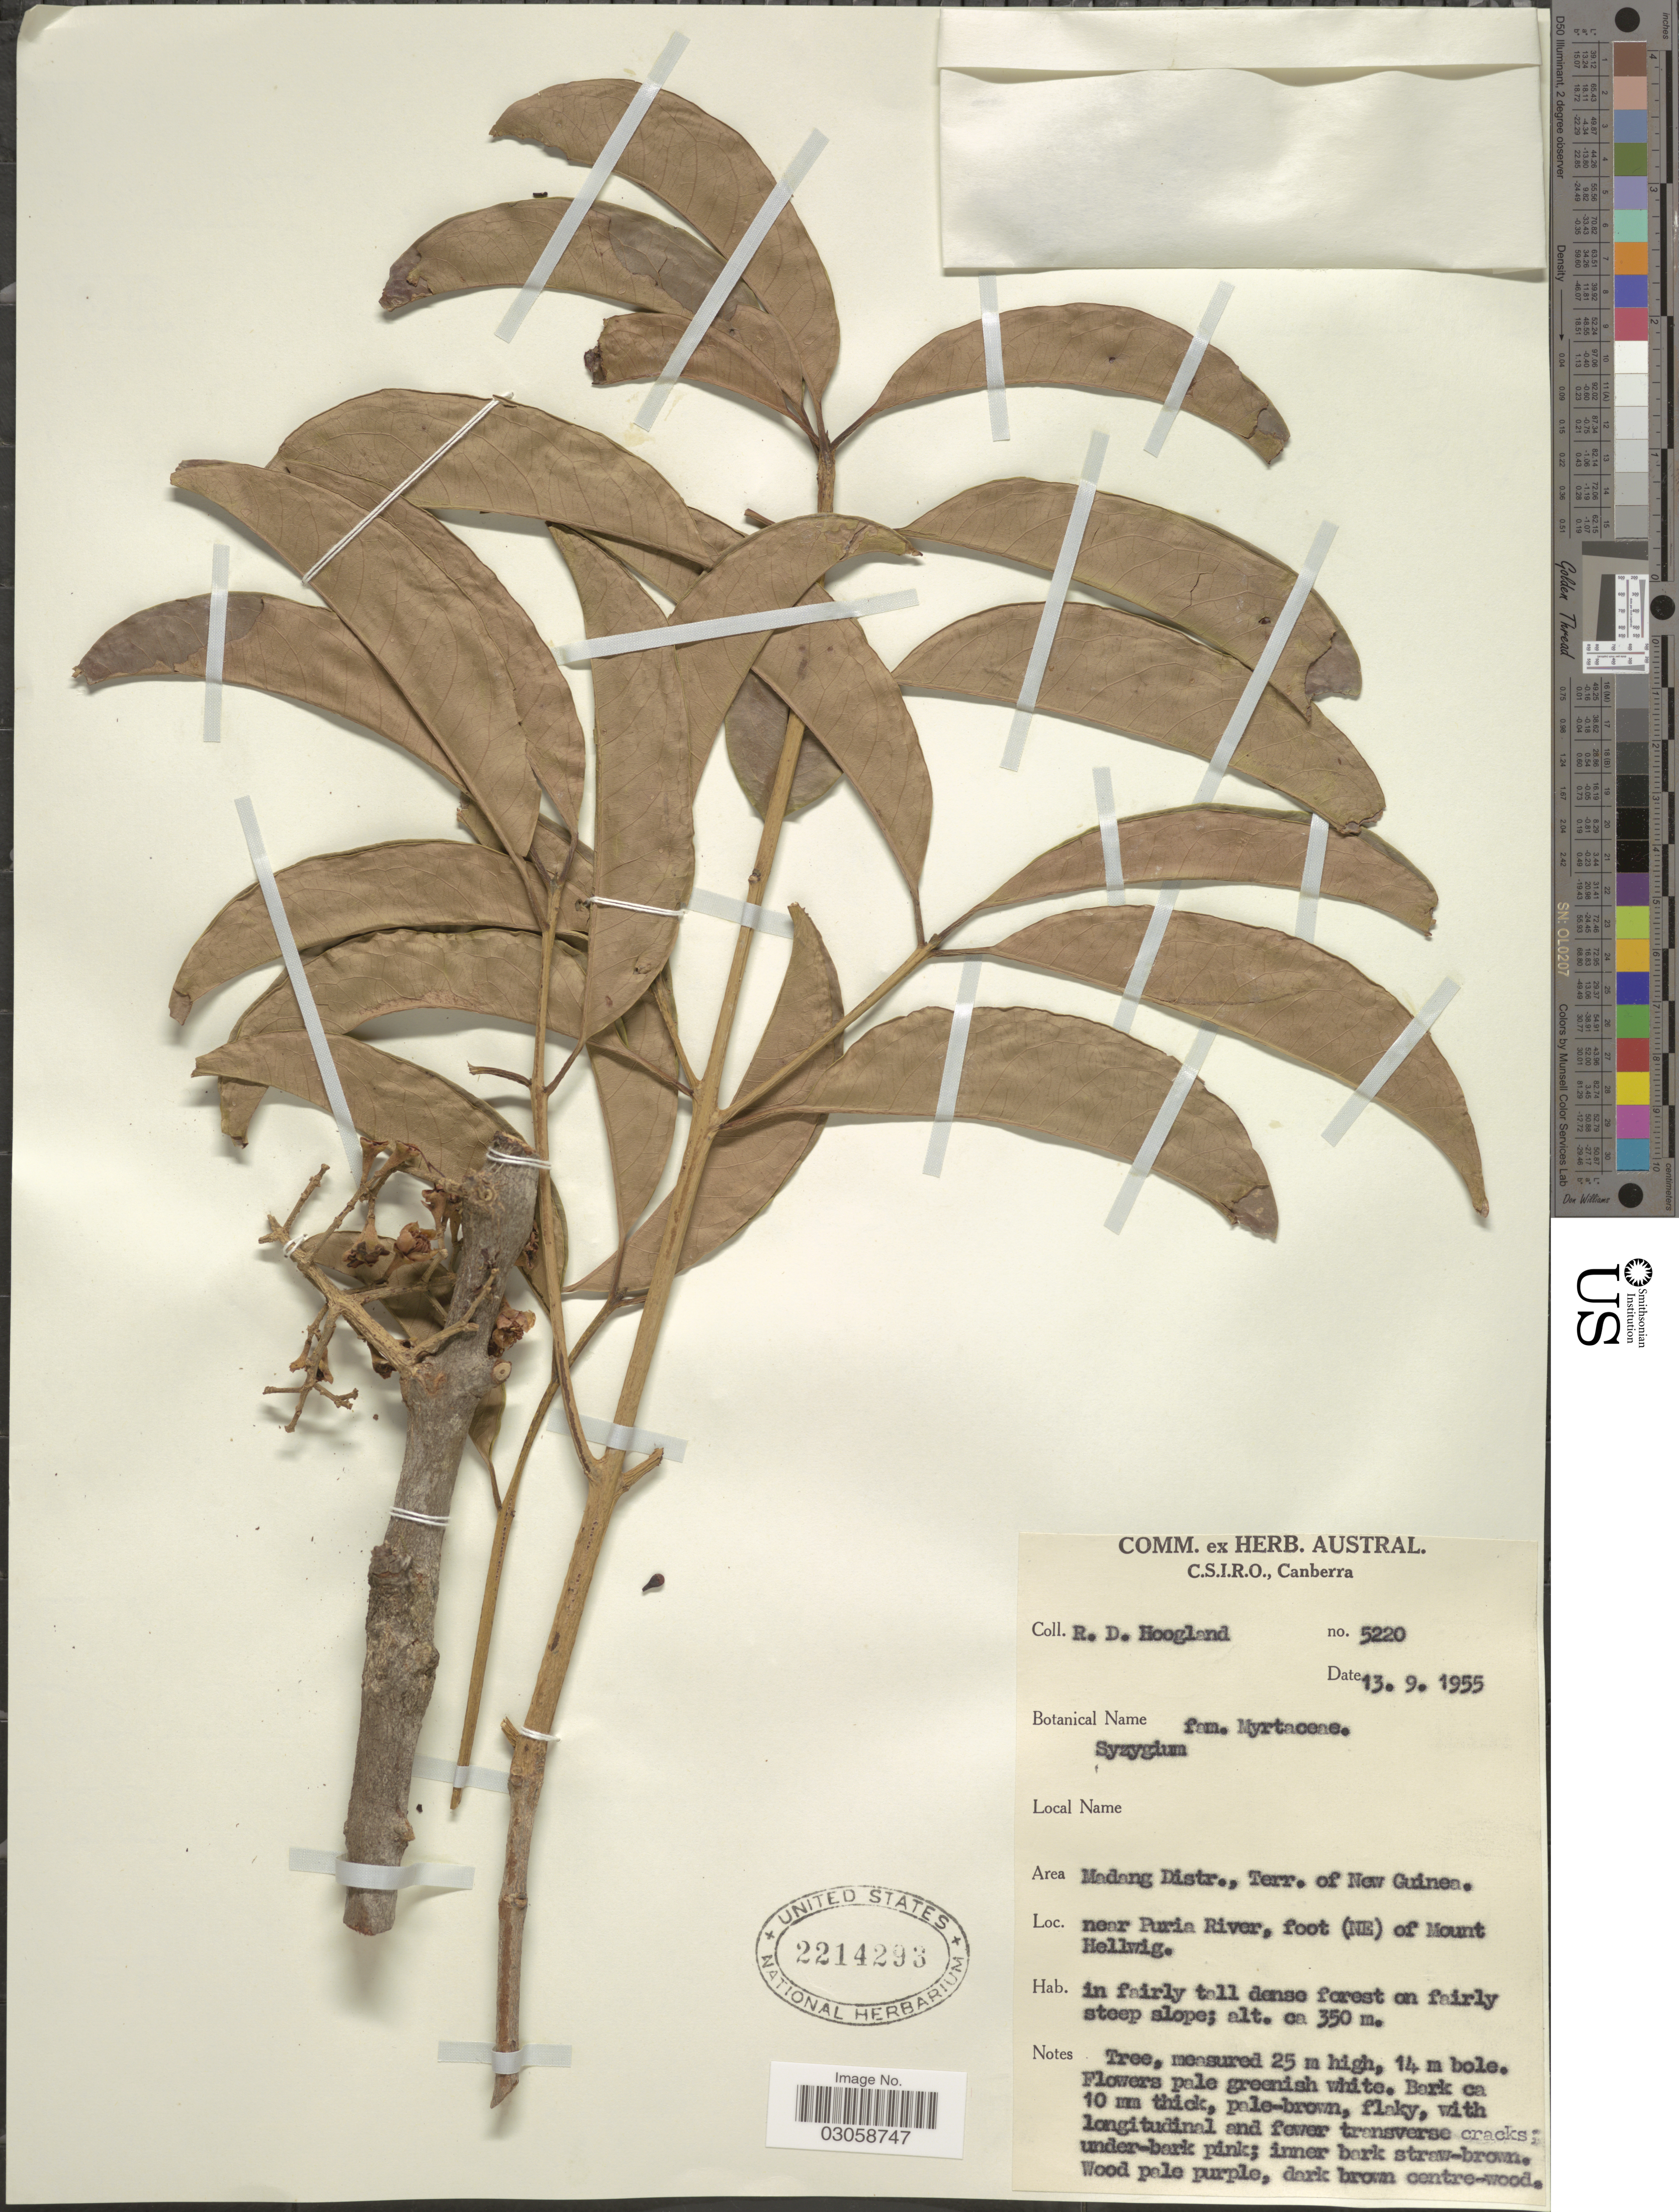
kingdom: Plantae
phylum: Tracheophyta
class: Magnoliopsida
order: Myrtales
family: Myrtaceae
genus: Syzygium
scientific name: Syzygium sp.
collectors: R. D. Hoogland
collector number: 5220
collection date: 1955-09-13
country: Papua New Guinea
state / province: Madang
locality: Madang Distr., Terr. of New Guinea. Near Puria River, foot (NE) of Mount Hellwig.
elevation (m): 350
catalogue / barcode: US 2214293